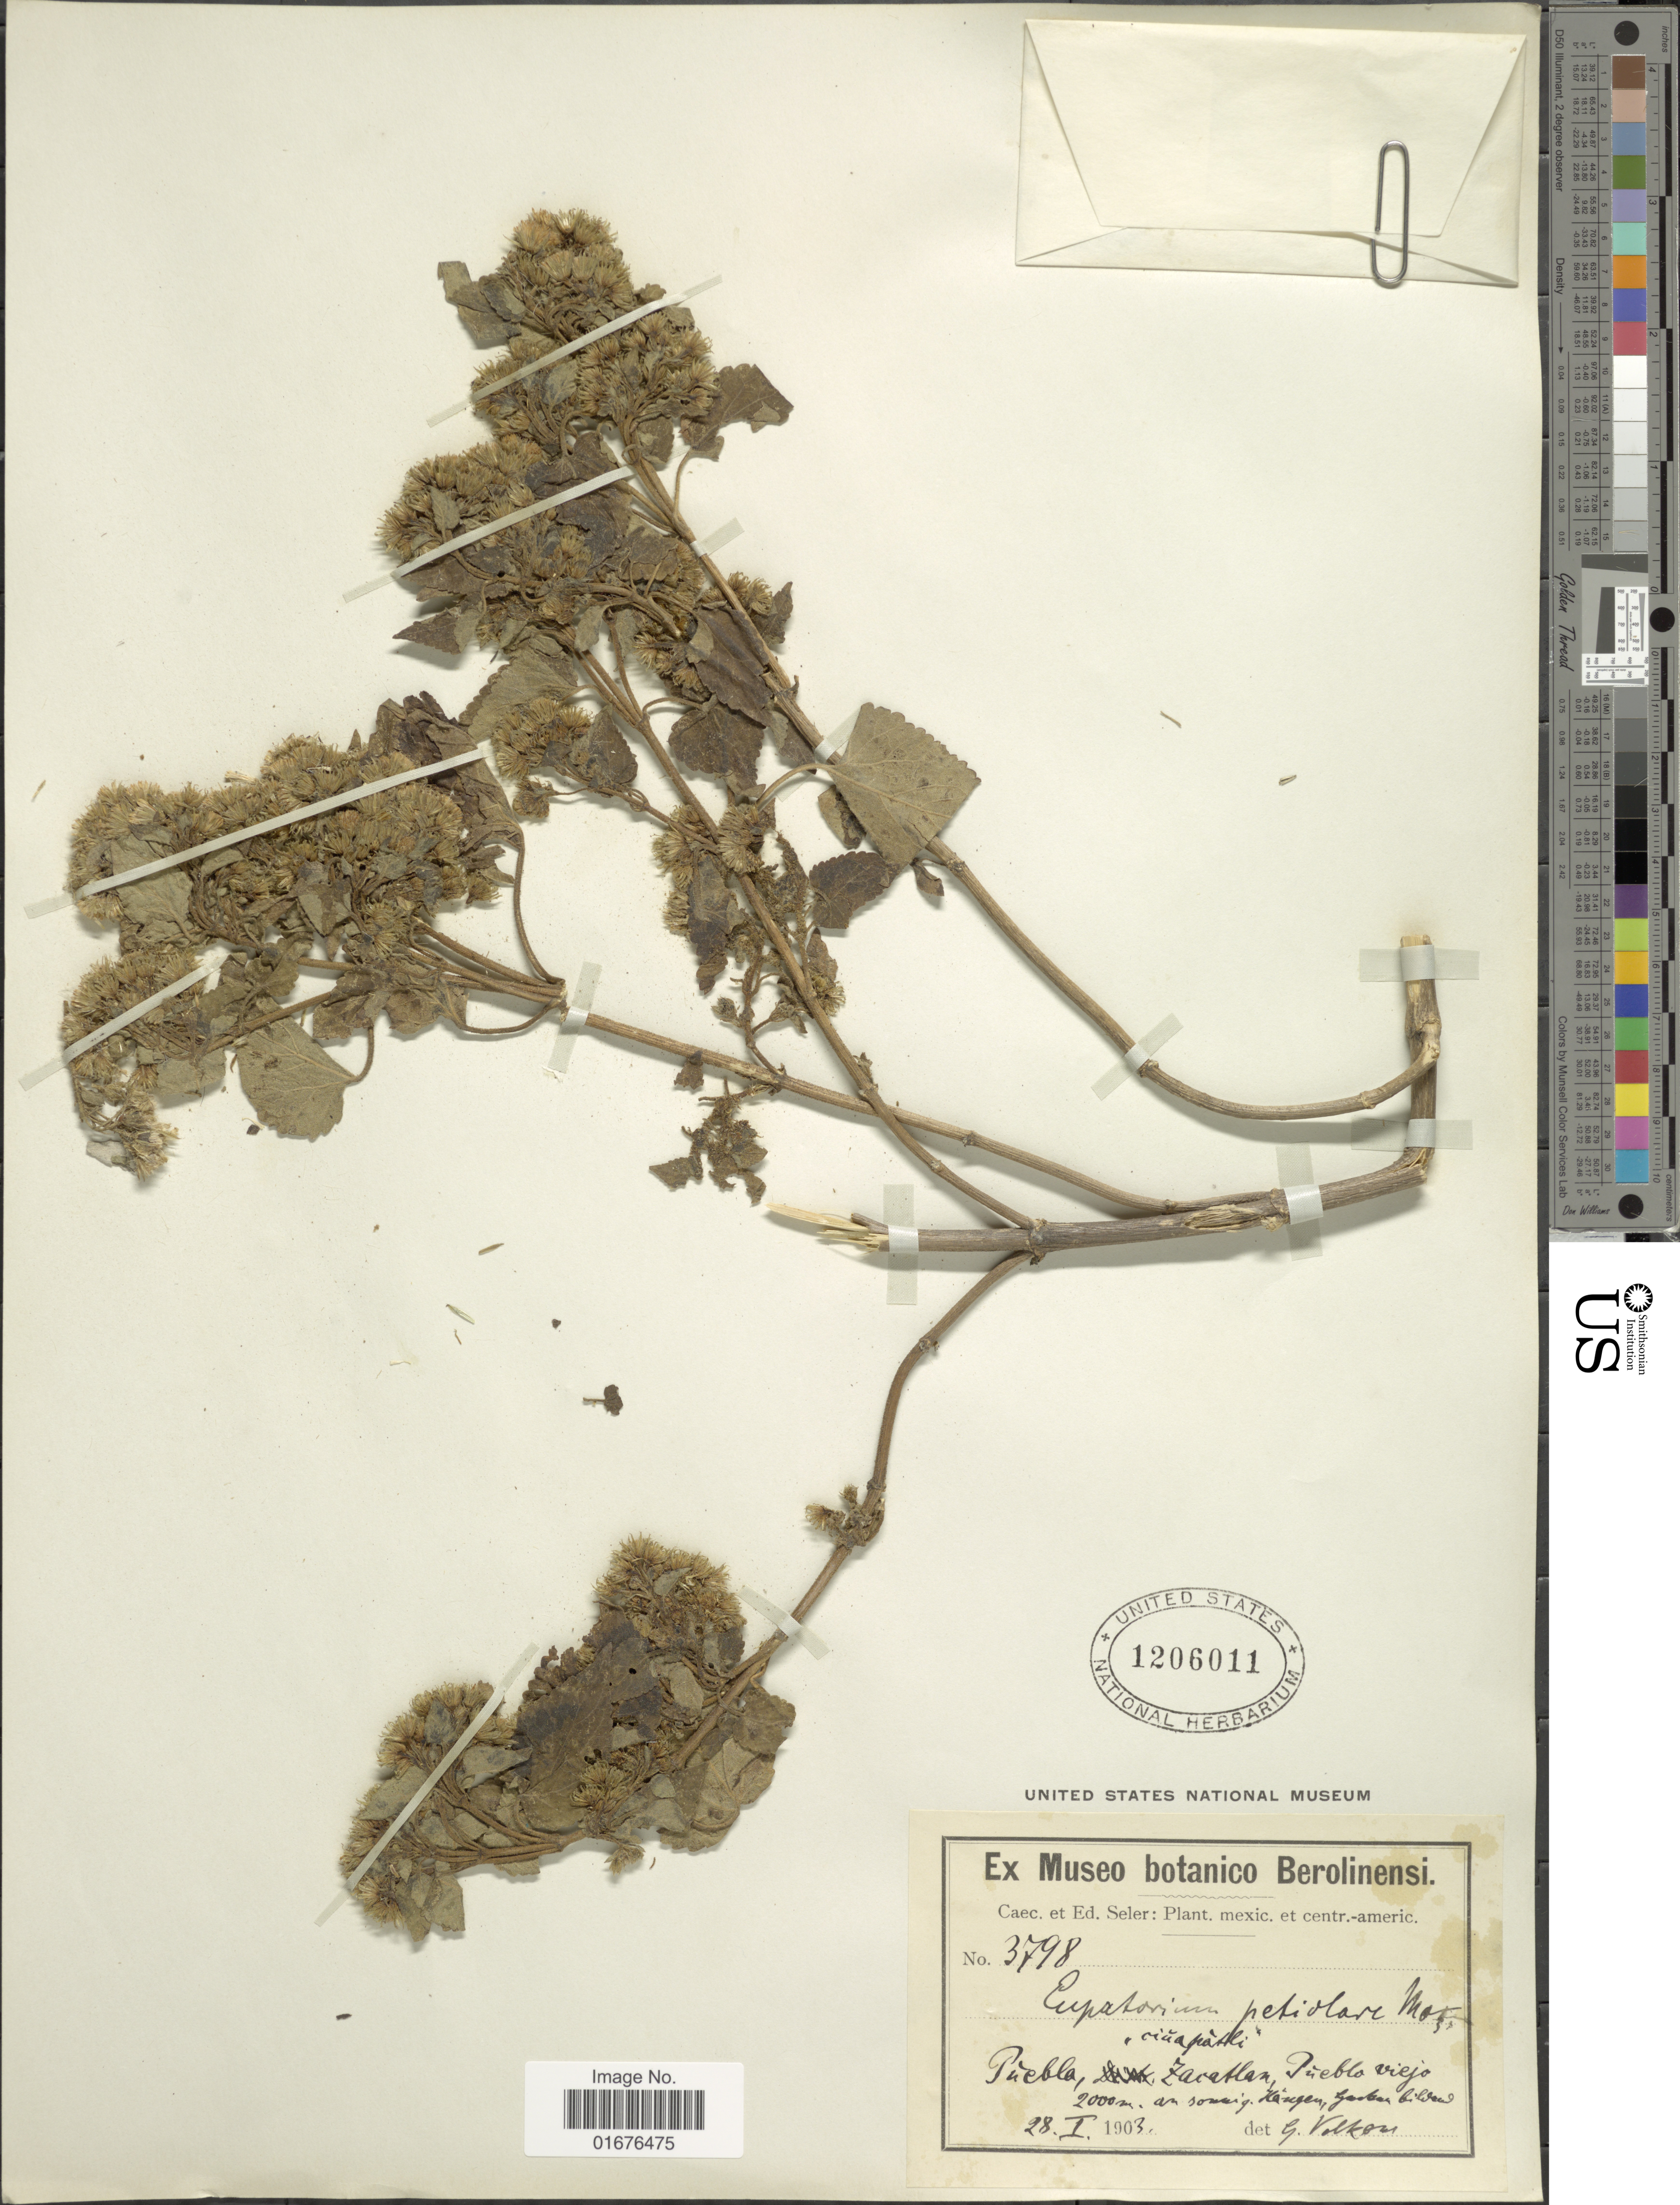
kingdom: Plantae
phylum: Tracheophyta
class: Magnoliopsida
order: Asterales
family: Asteraceae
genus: Ageratina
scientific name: Ageratina petiolaris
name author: (Moc. & Sessé ex DC.) R.M. King & H. Rob.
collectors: ex Caec. et Ed Seler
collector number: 3798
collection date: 1903-01-28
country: Mexico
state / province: Puebla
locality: Centr. americ., Zacatlan, Pueblo viejo, an sonnig Hangen, Ganban bildend [interpreted]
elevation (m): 2000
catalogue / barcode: US 1206011